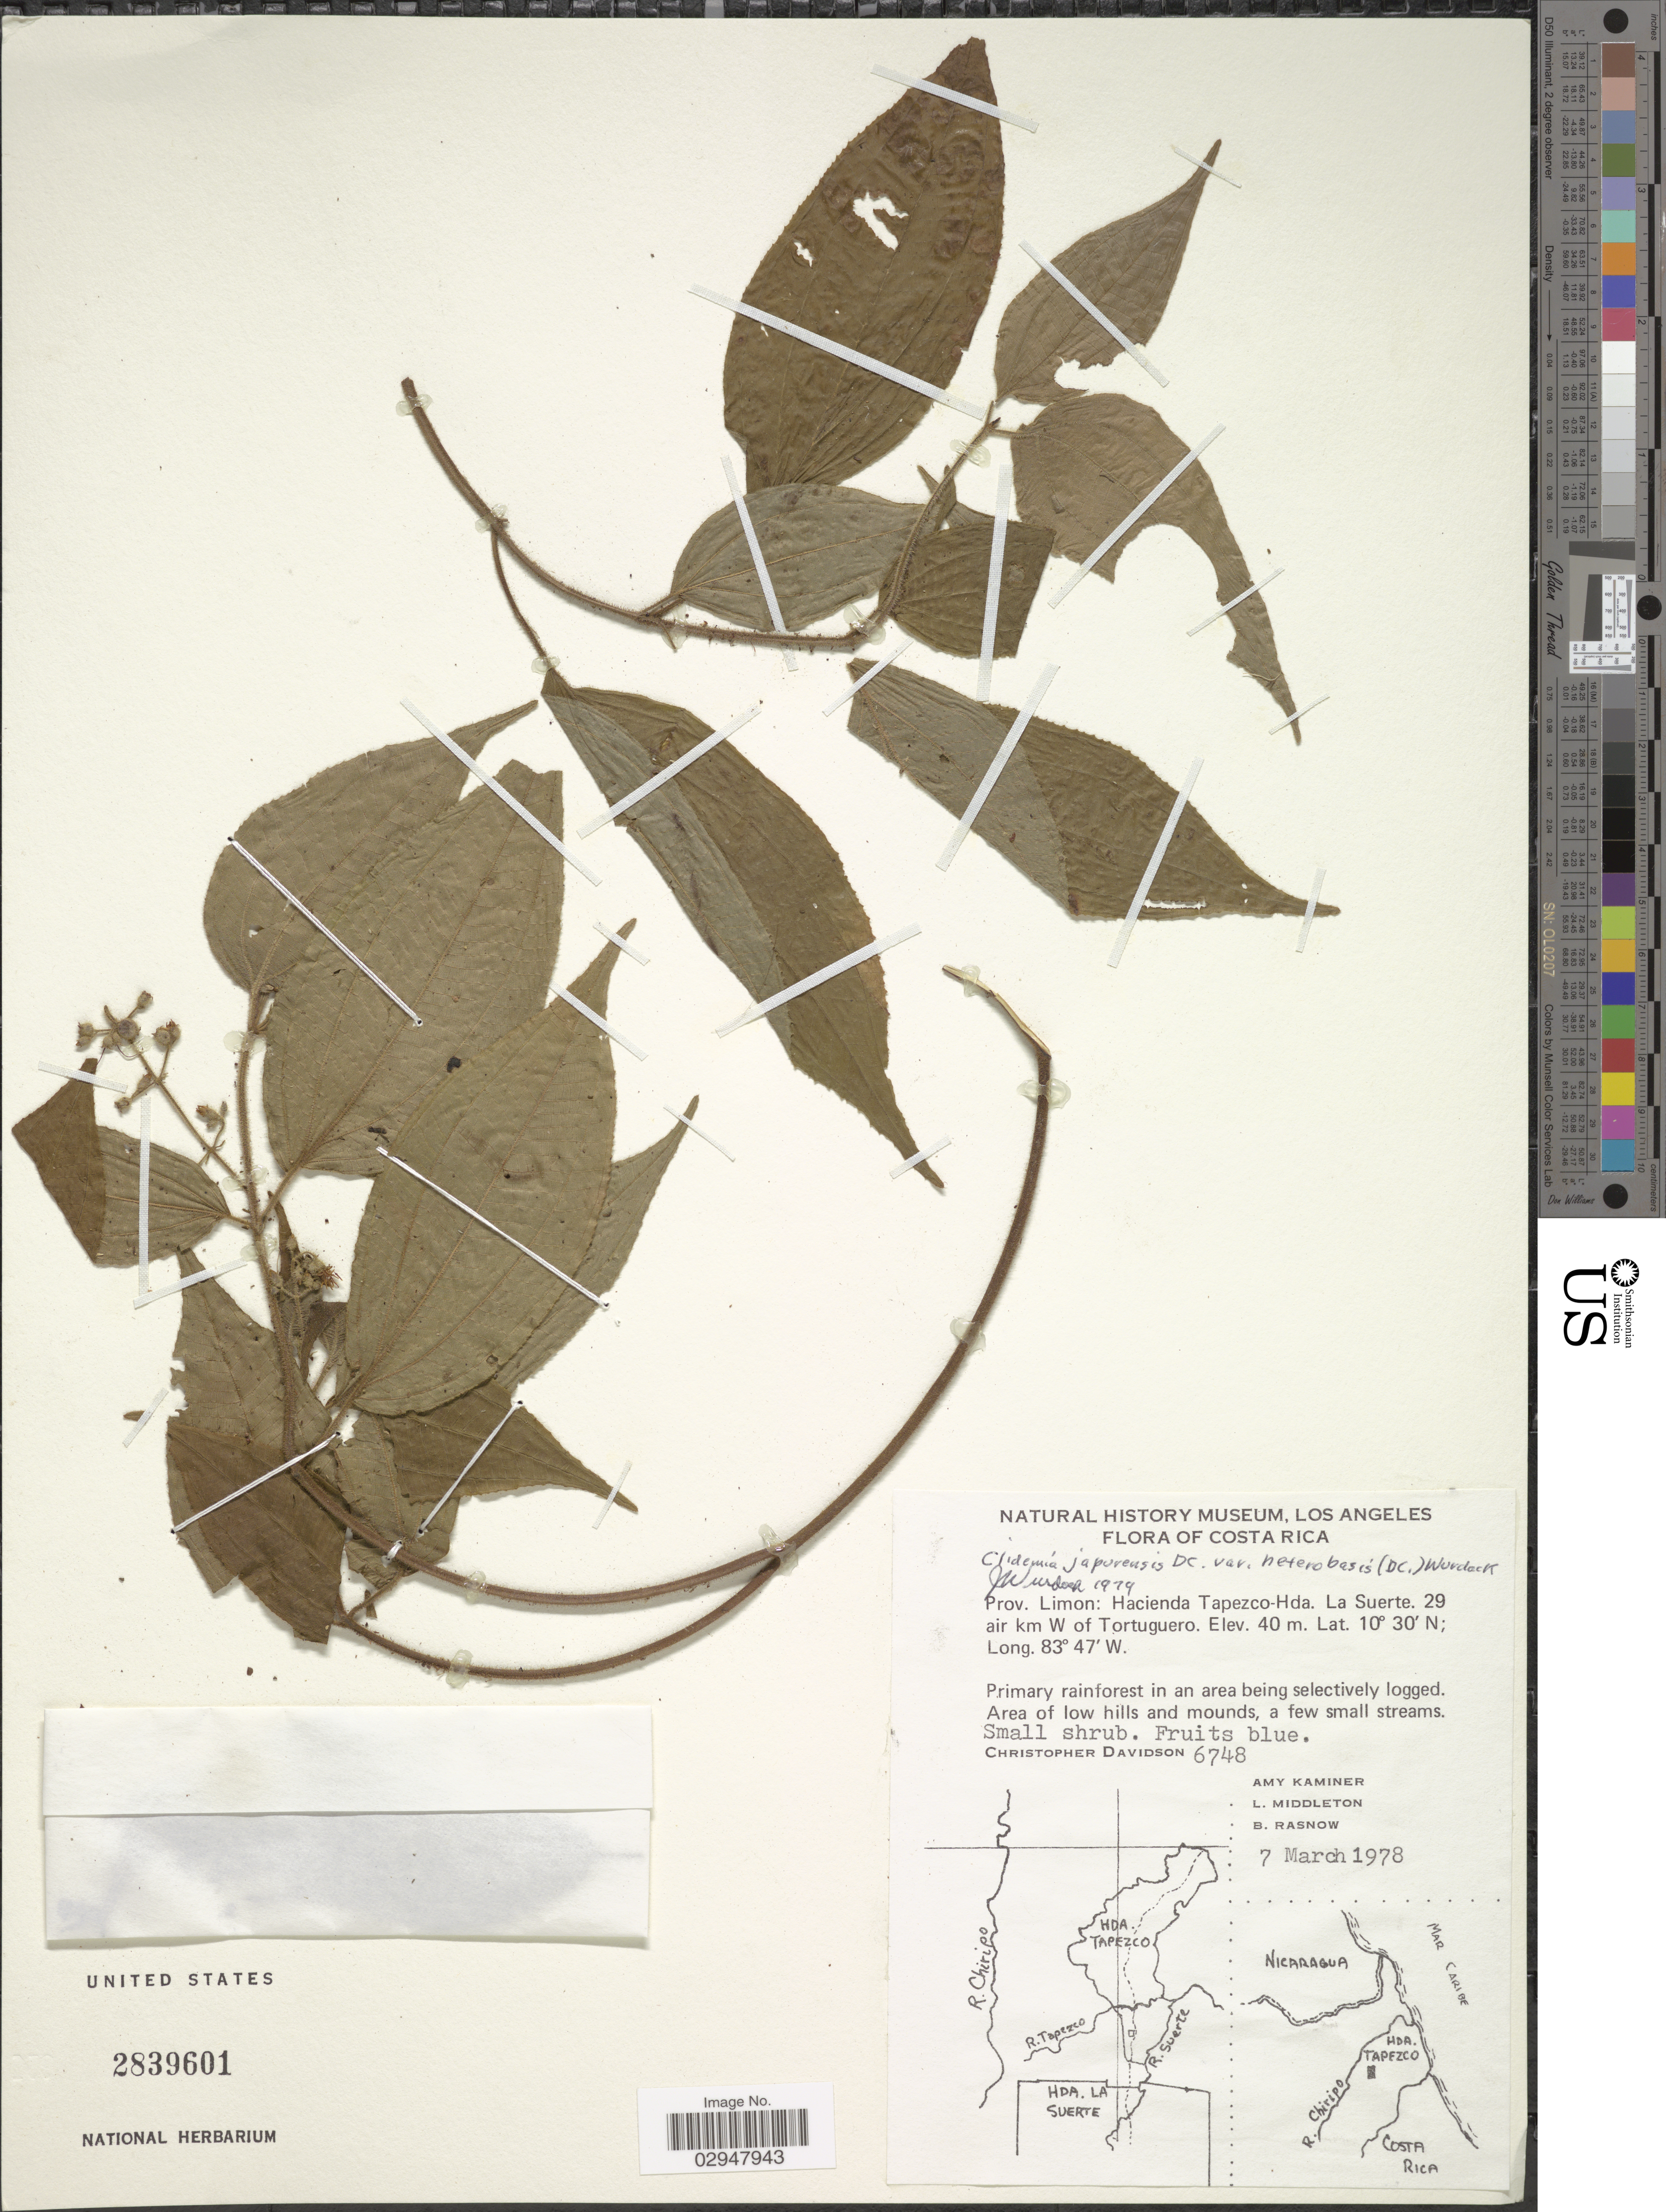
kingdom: Plantae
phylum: Tracheophyta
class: Magnoliopsida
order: Myrtales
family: Melastomataceae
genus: Clidemia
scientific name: Clidemia naevula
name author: (Naudin) Triana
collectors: C. Davidson, A. Kaminer, L. Middleton & B. Rasnow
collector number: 6748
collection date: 1978-03-07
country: Costa Rica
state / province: Limón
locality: Hacienda Tapezco-Hda. La Suerte, 29 air km W of Tortuguero.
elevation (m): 40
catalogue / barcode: US 2839601